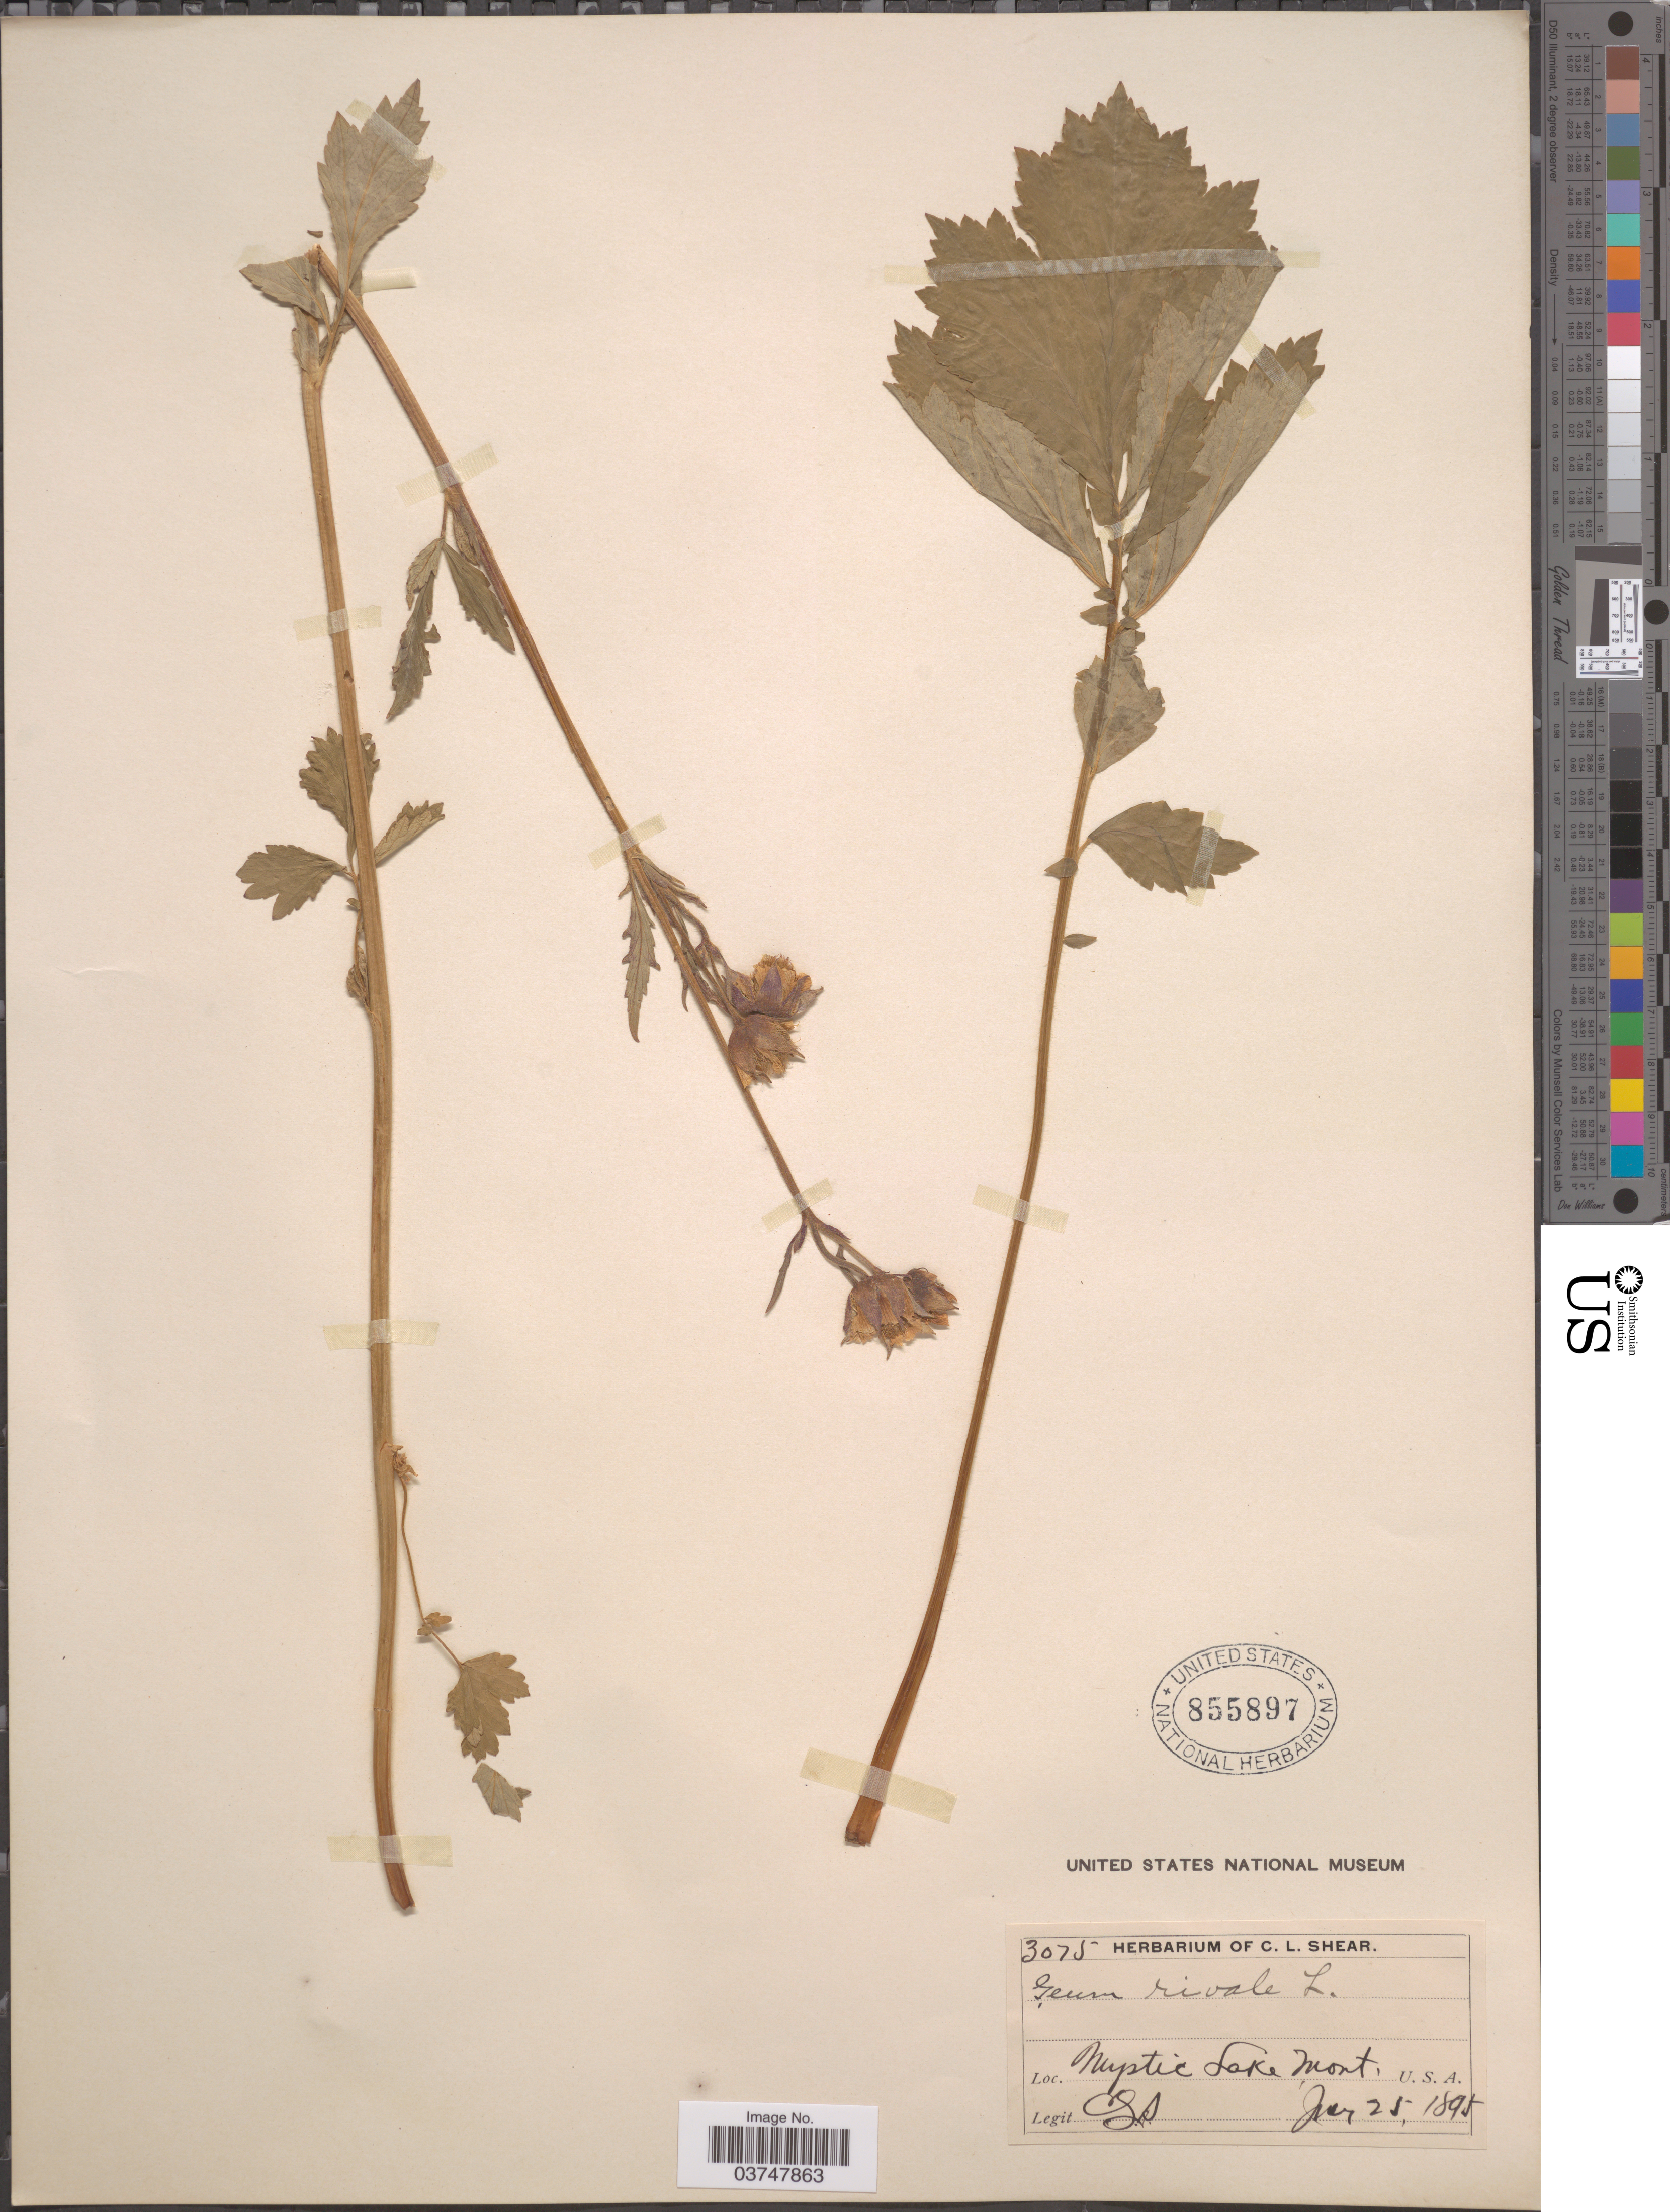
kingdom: Plantae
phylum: Tracheophyta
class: Magnoliopsida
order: Rosales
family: Rosaceae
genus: Geum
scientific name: Geum rivale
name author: L.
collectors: C. L. Shear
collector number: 3075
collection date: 1895-06-25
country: United States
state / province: Montana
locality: Mystic Lake.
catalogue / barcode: US 855897